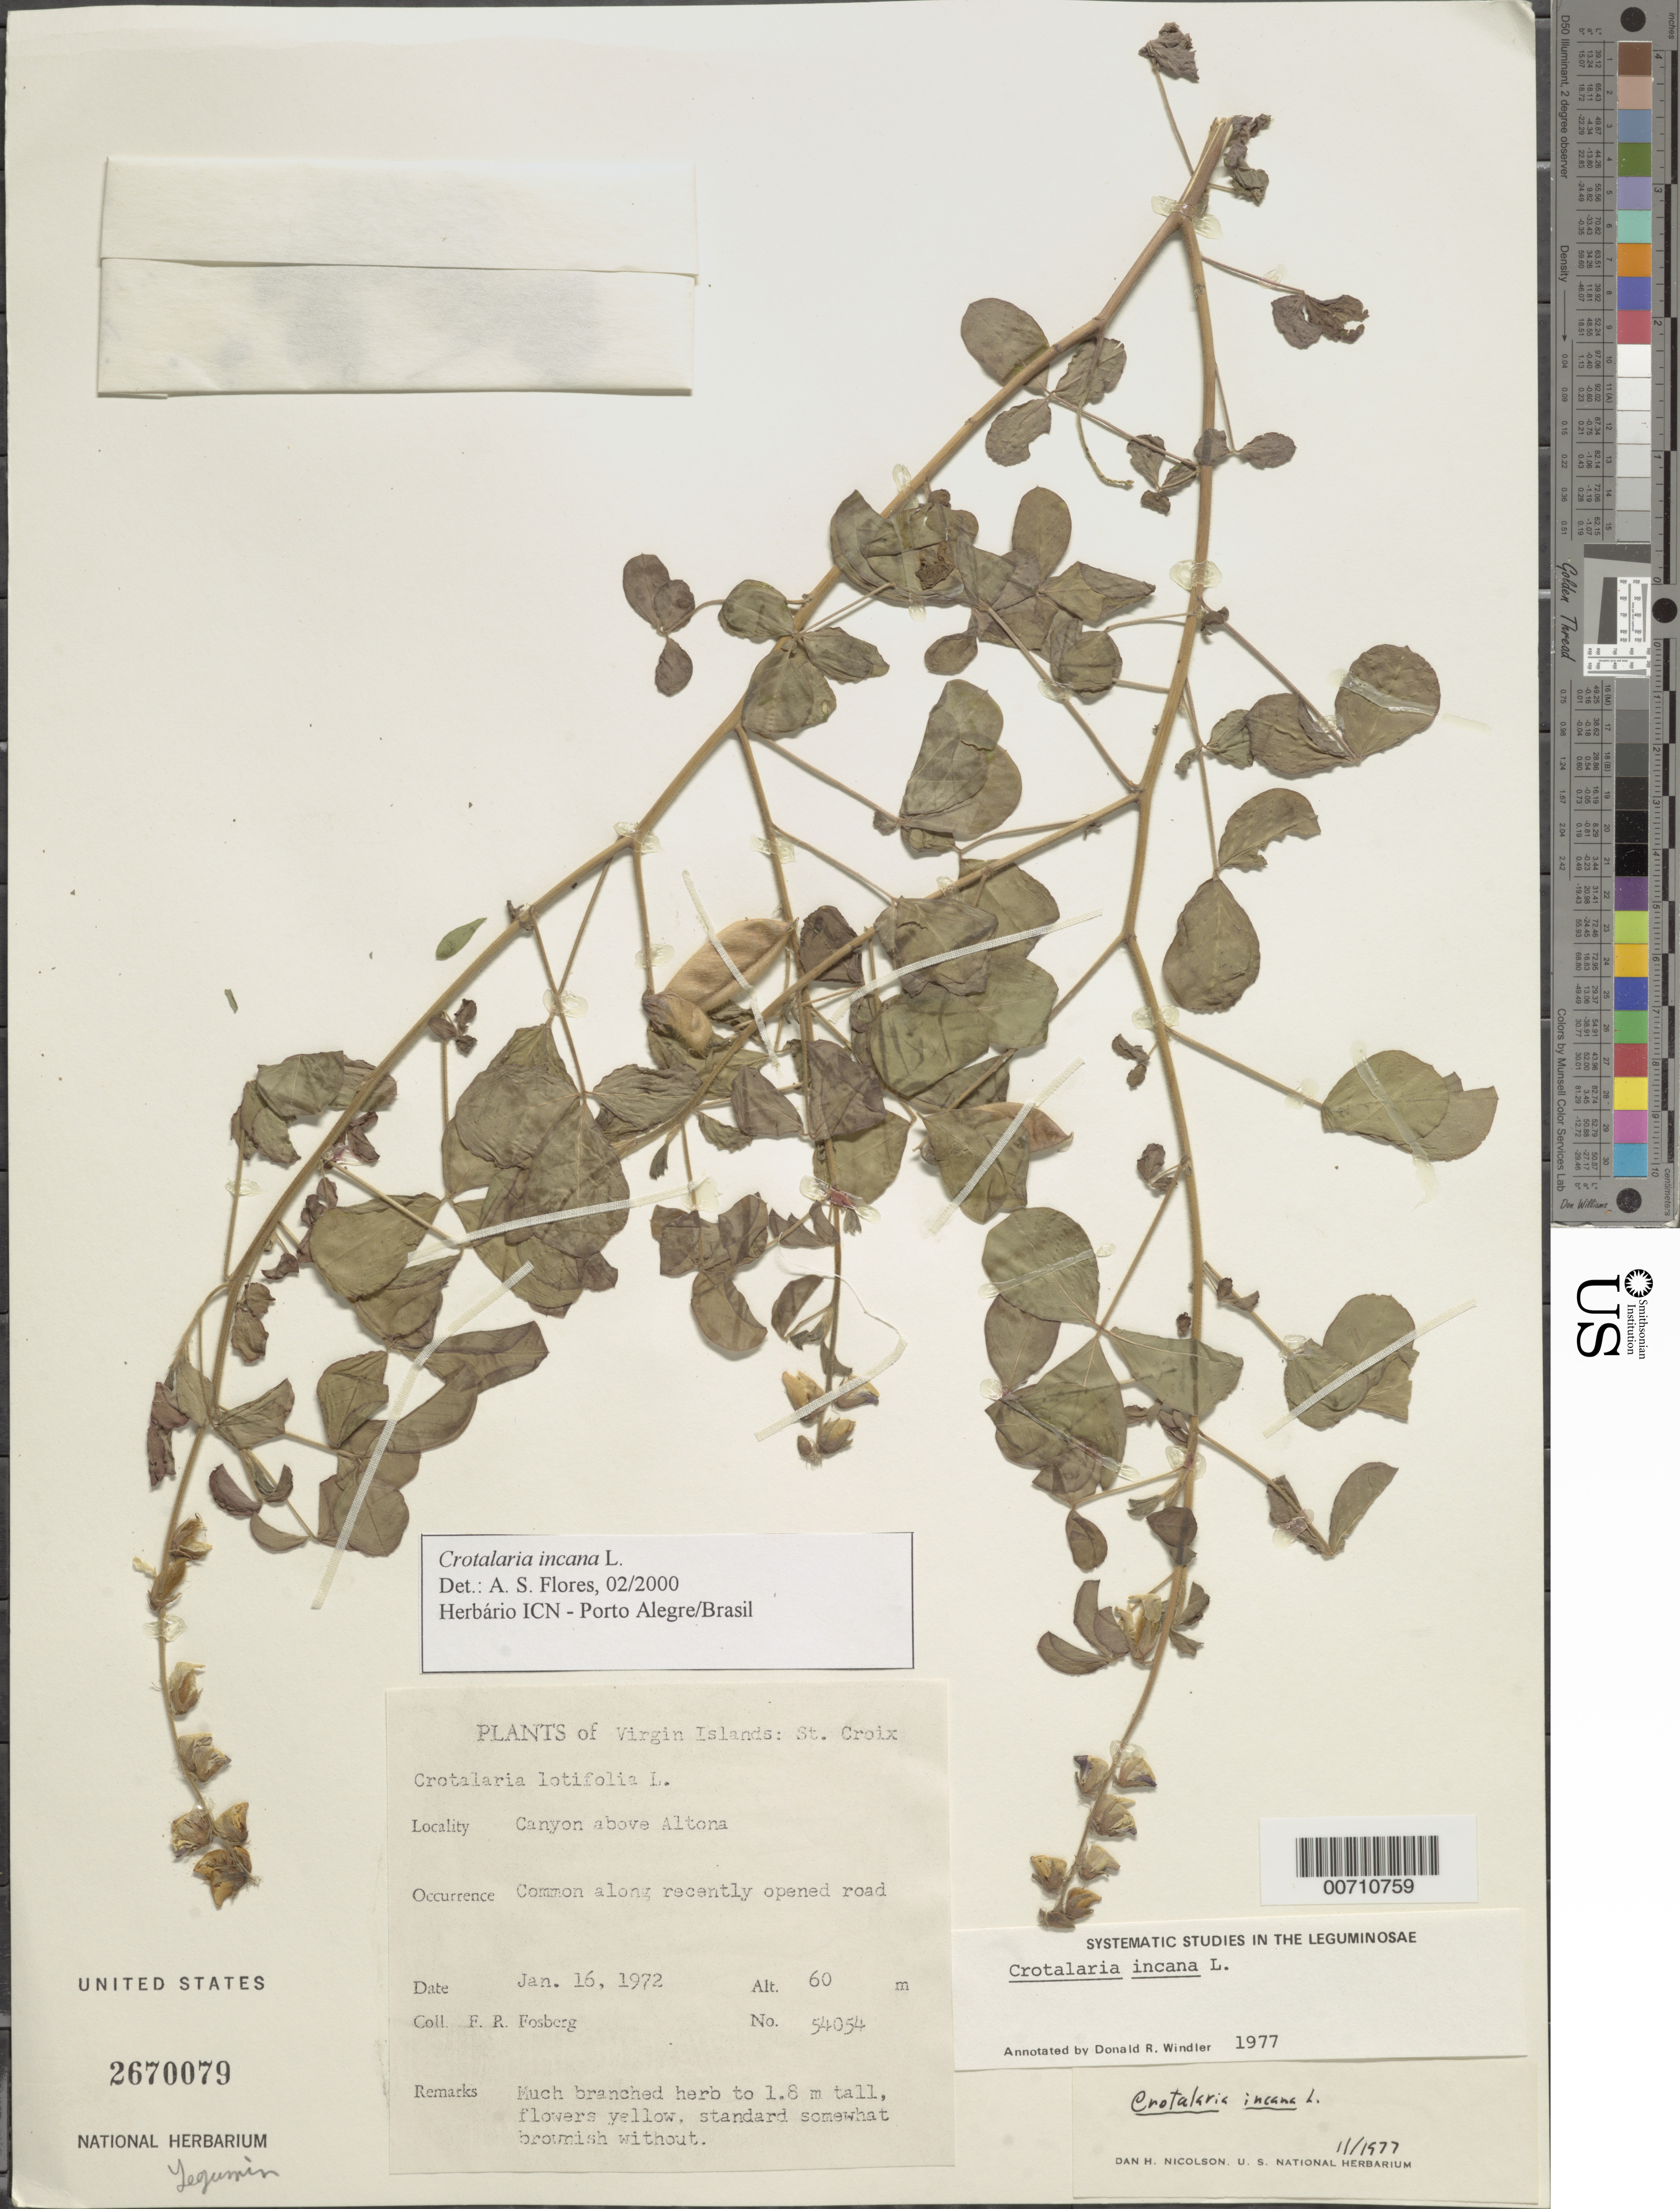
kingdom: Plantae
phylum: Tracheophyta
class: Magnoliopsida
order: Fabales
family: Fabaceae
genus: Crotalaria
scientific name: Crotalaria incana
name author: L.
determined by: Flores, A. S., (ICN), Universidade Federal do Rio Grande do Sul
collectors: F. R. Fosberg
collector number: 54054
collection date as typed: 16 Jan 1972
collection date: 1972-01-16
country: U.S. Virgin Islands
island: St. Croix Island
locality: Canyon above Altona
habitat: Along recently opened road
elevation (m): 60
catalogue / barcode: US 2670079